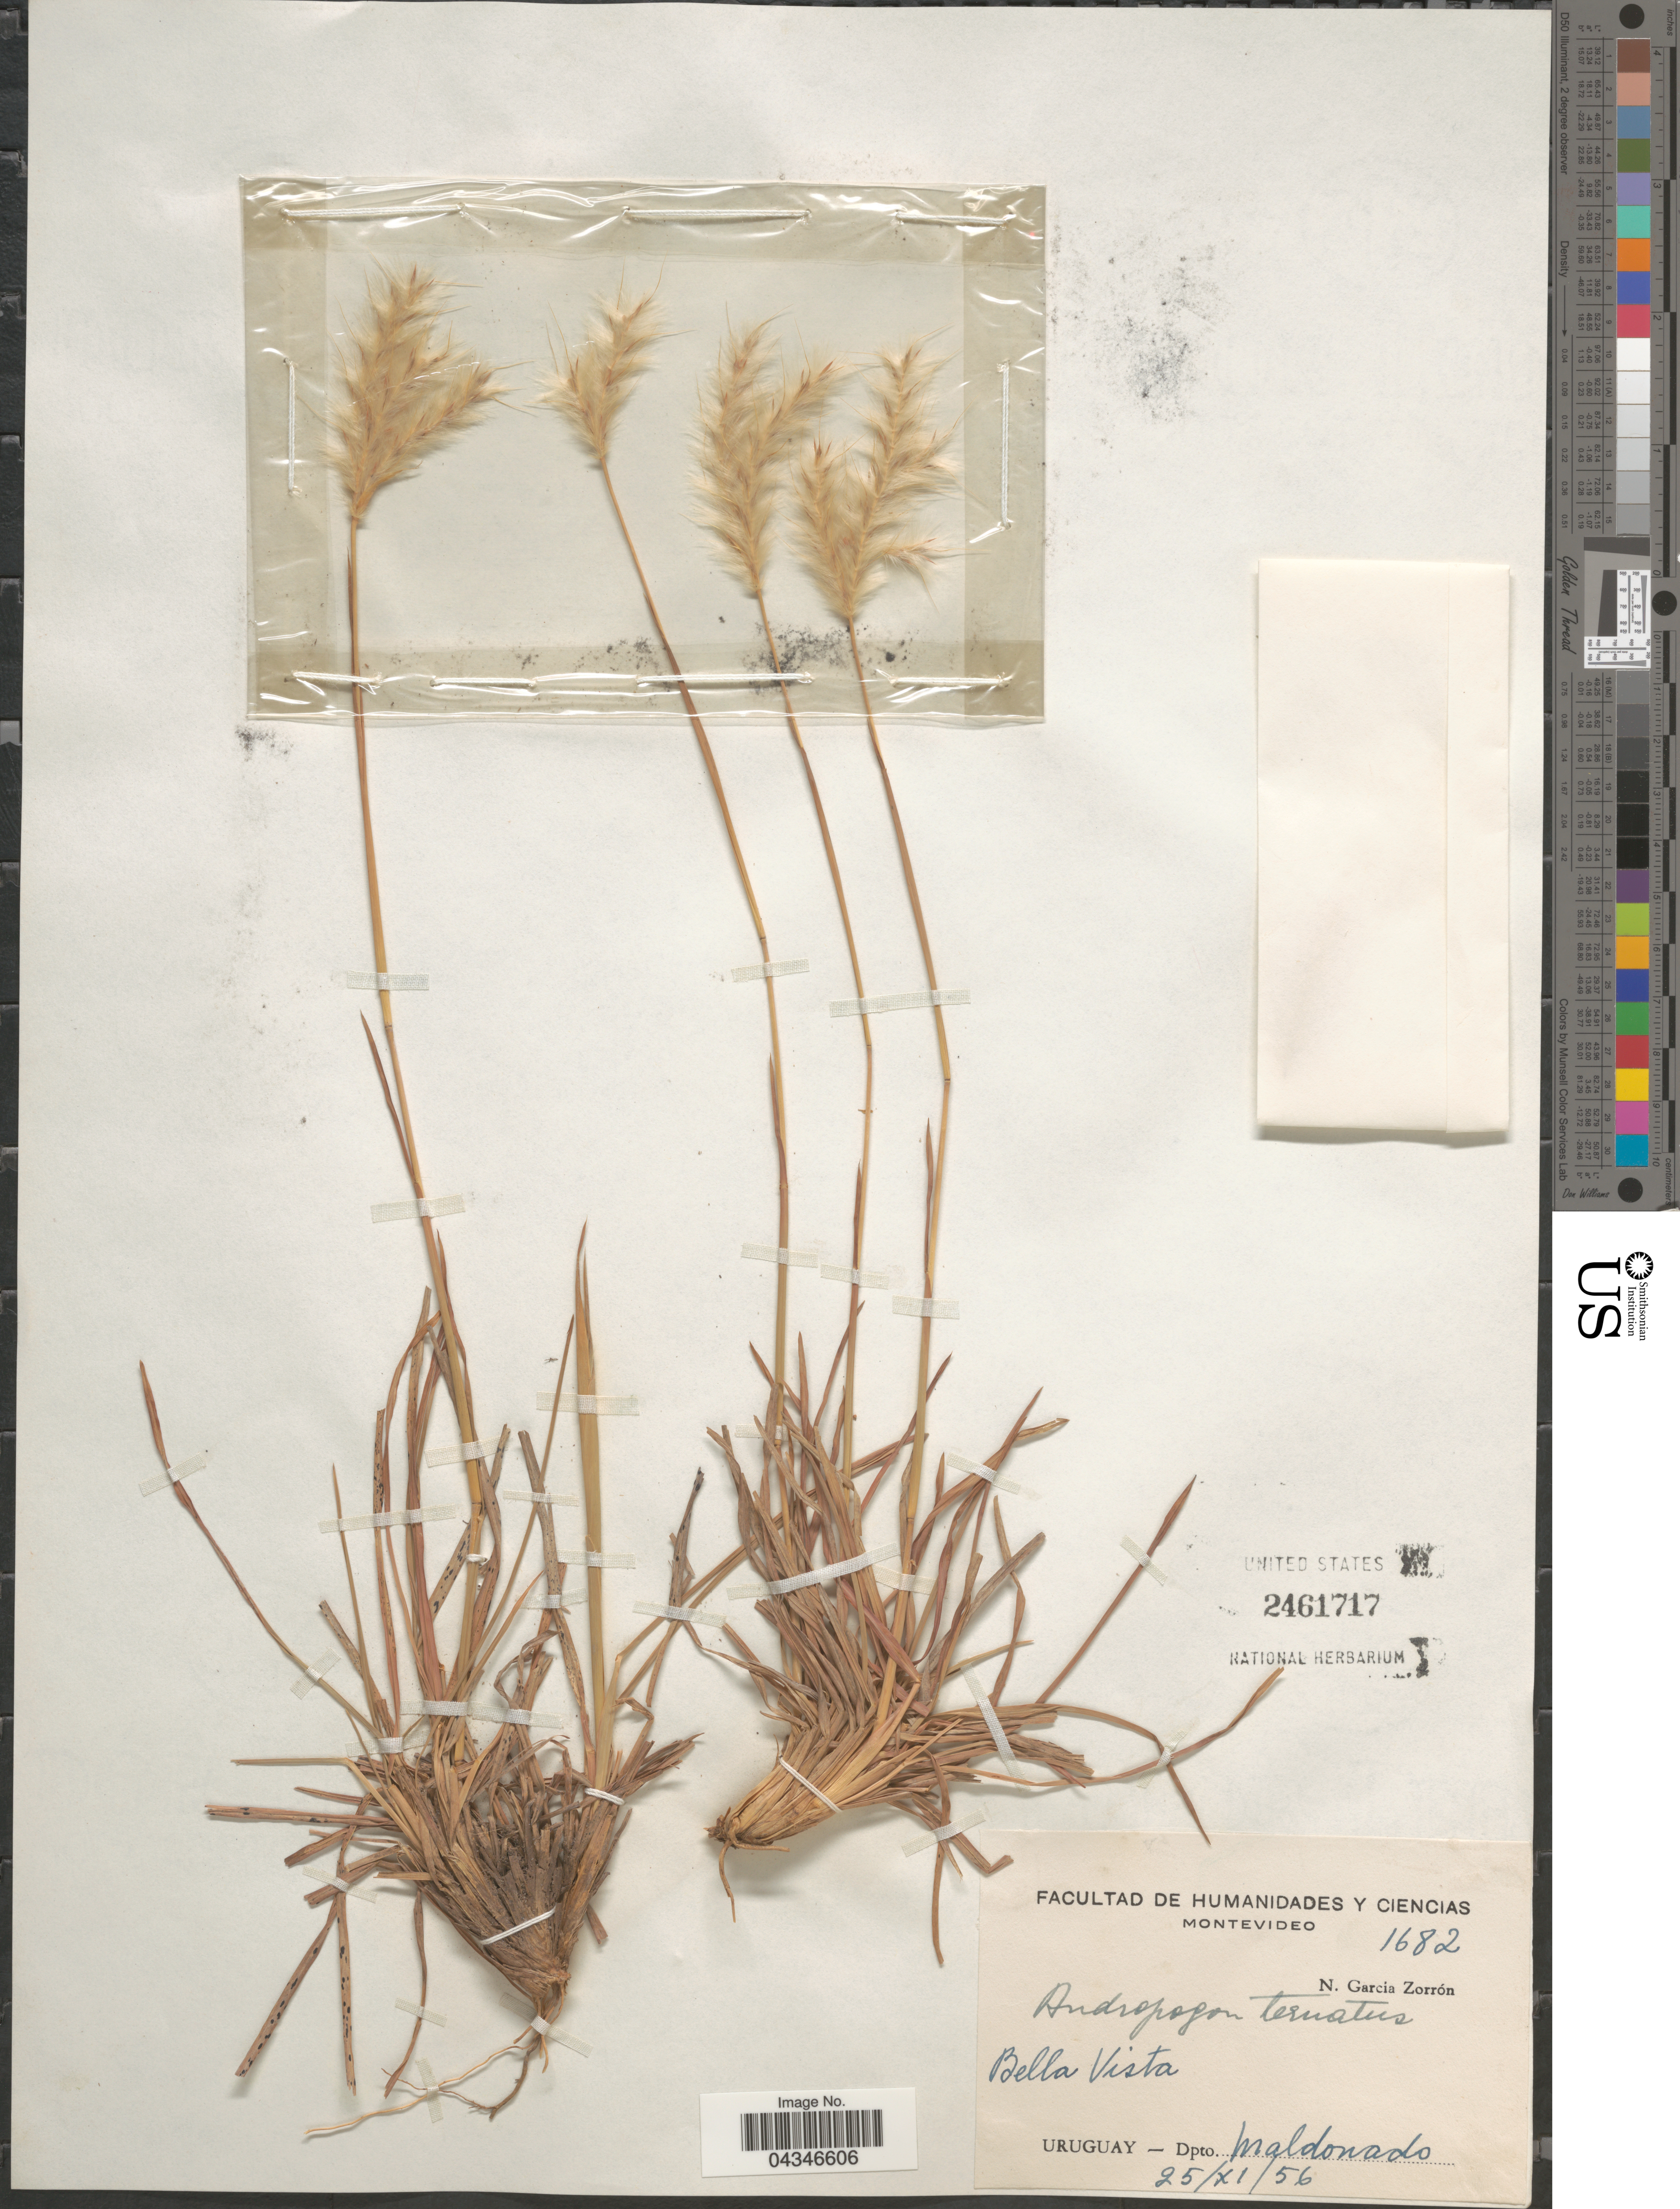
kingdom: Plantae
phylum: Tracheophyta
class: Liliopsida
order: Poales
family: Poaceae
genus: Andropogon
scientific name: Andropogon vetus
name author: Sohns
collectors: N. Garcia Zorron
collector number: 1682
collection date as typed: Transcribed d/m/y: 25/11/56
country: Uruguay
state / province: Maldonado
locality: Bella Vista. Dpto Maldonado.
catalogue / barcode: US 2461717